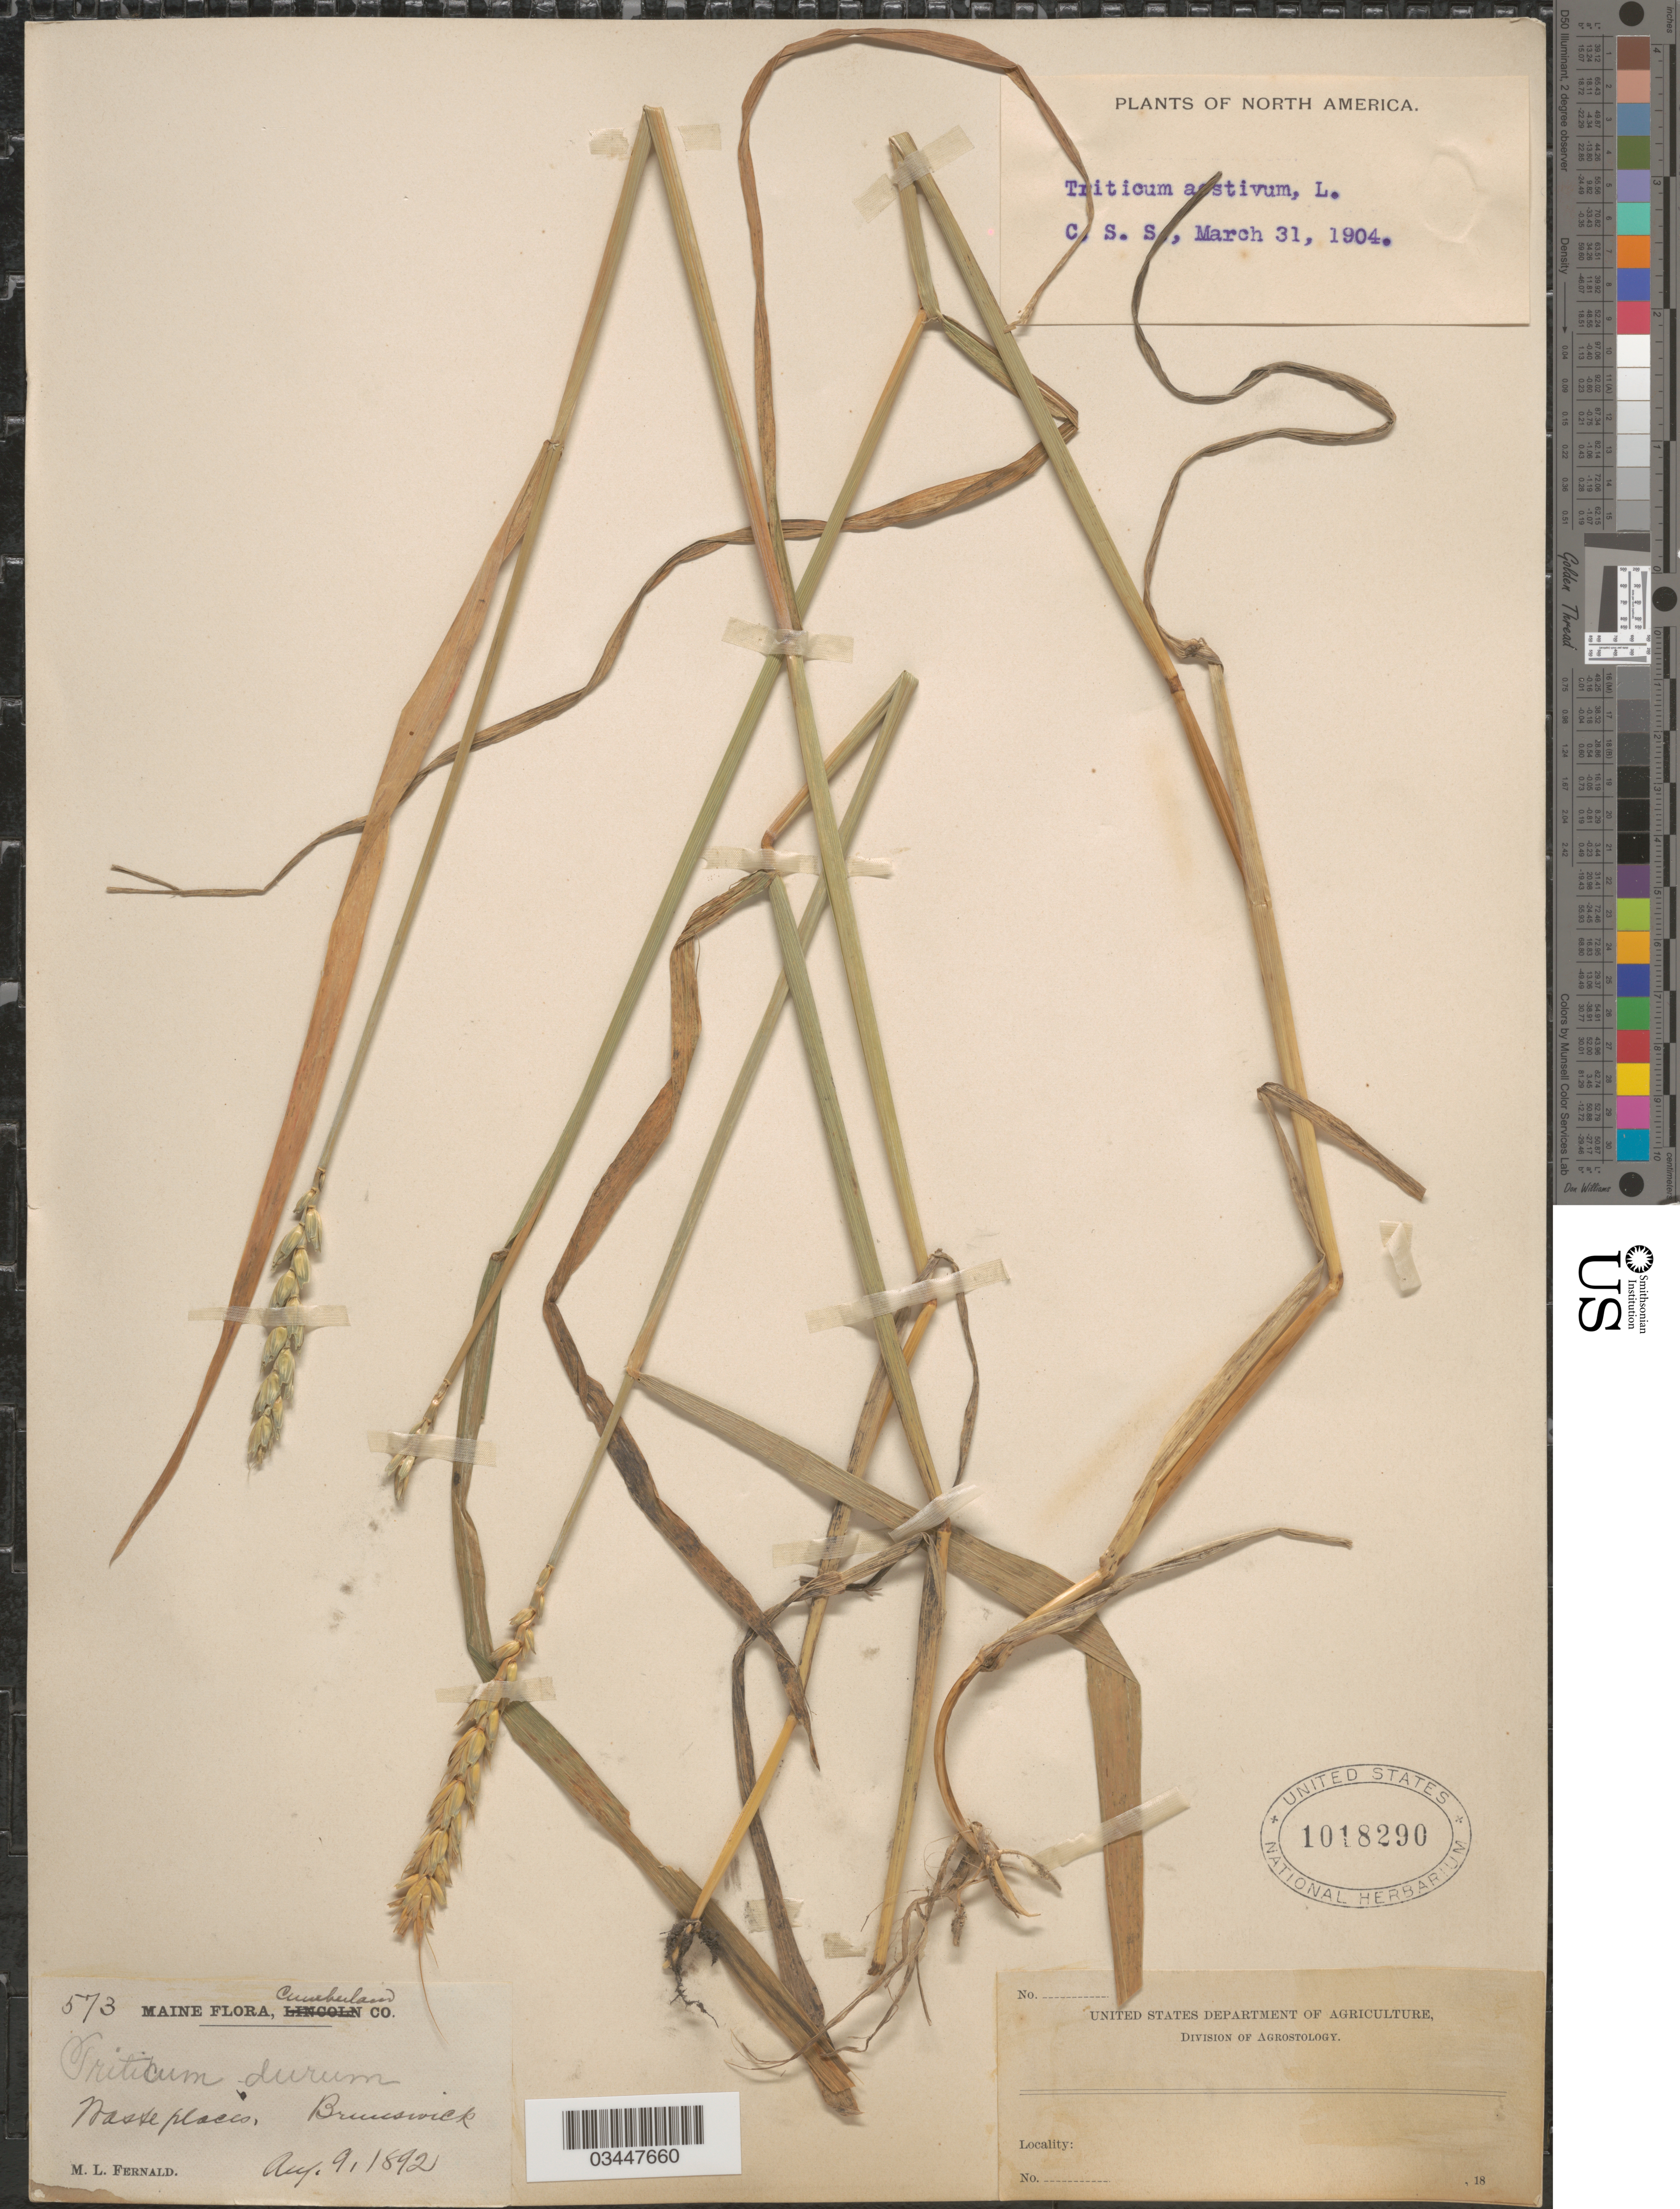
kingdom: Plantae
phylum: Tracheophyta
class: Liliopsida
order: Poales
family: Poaceae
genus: Triticum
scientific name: Triticum aestivum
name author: L.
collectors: M. L. Fernald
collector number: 573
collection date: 1892-08-09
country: United States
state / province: Maine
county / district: Cumberland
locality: Cumberland Co. Brunswick.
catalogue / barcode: US 1018290